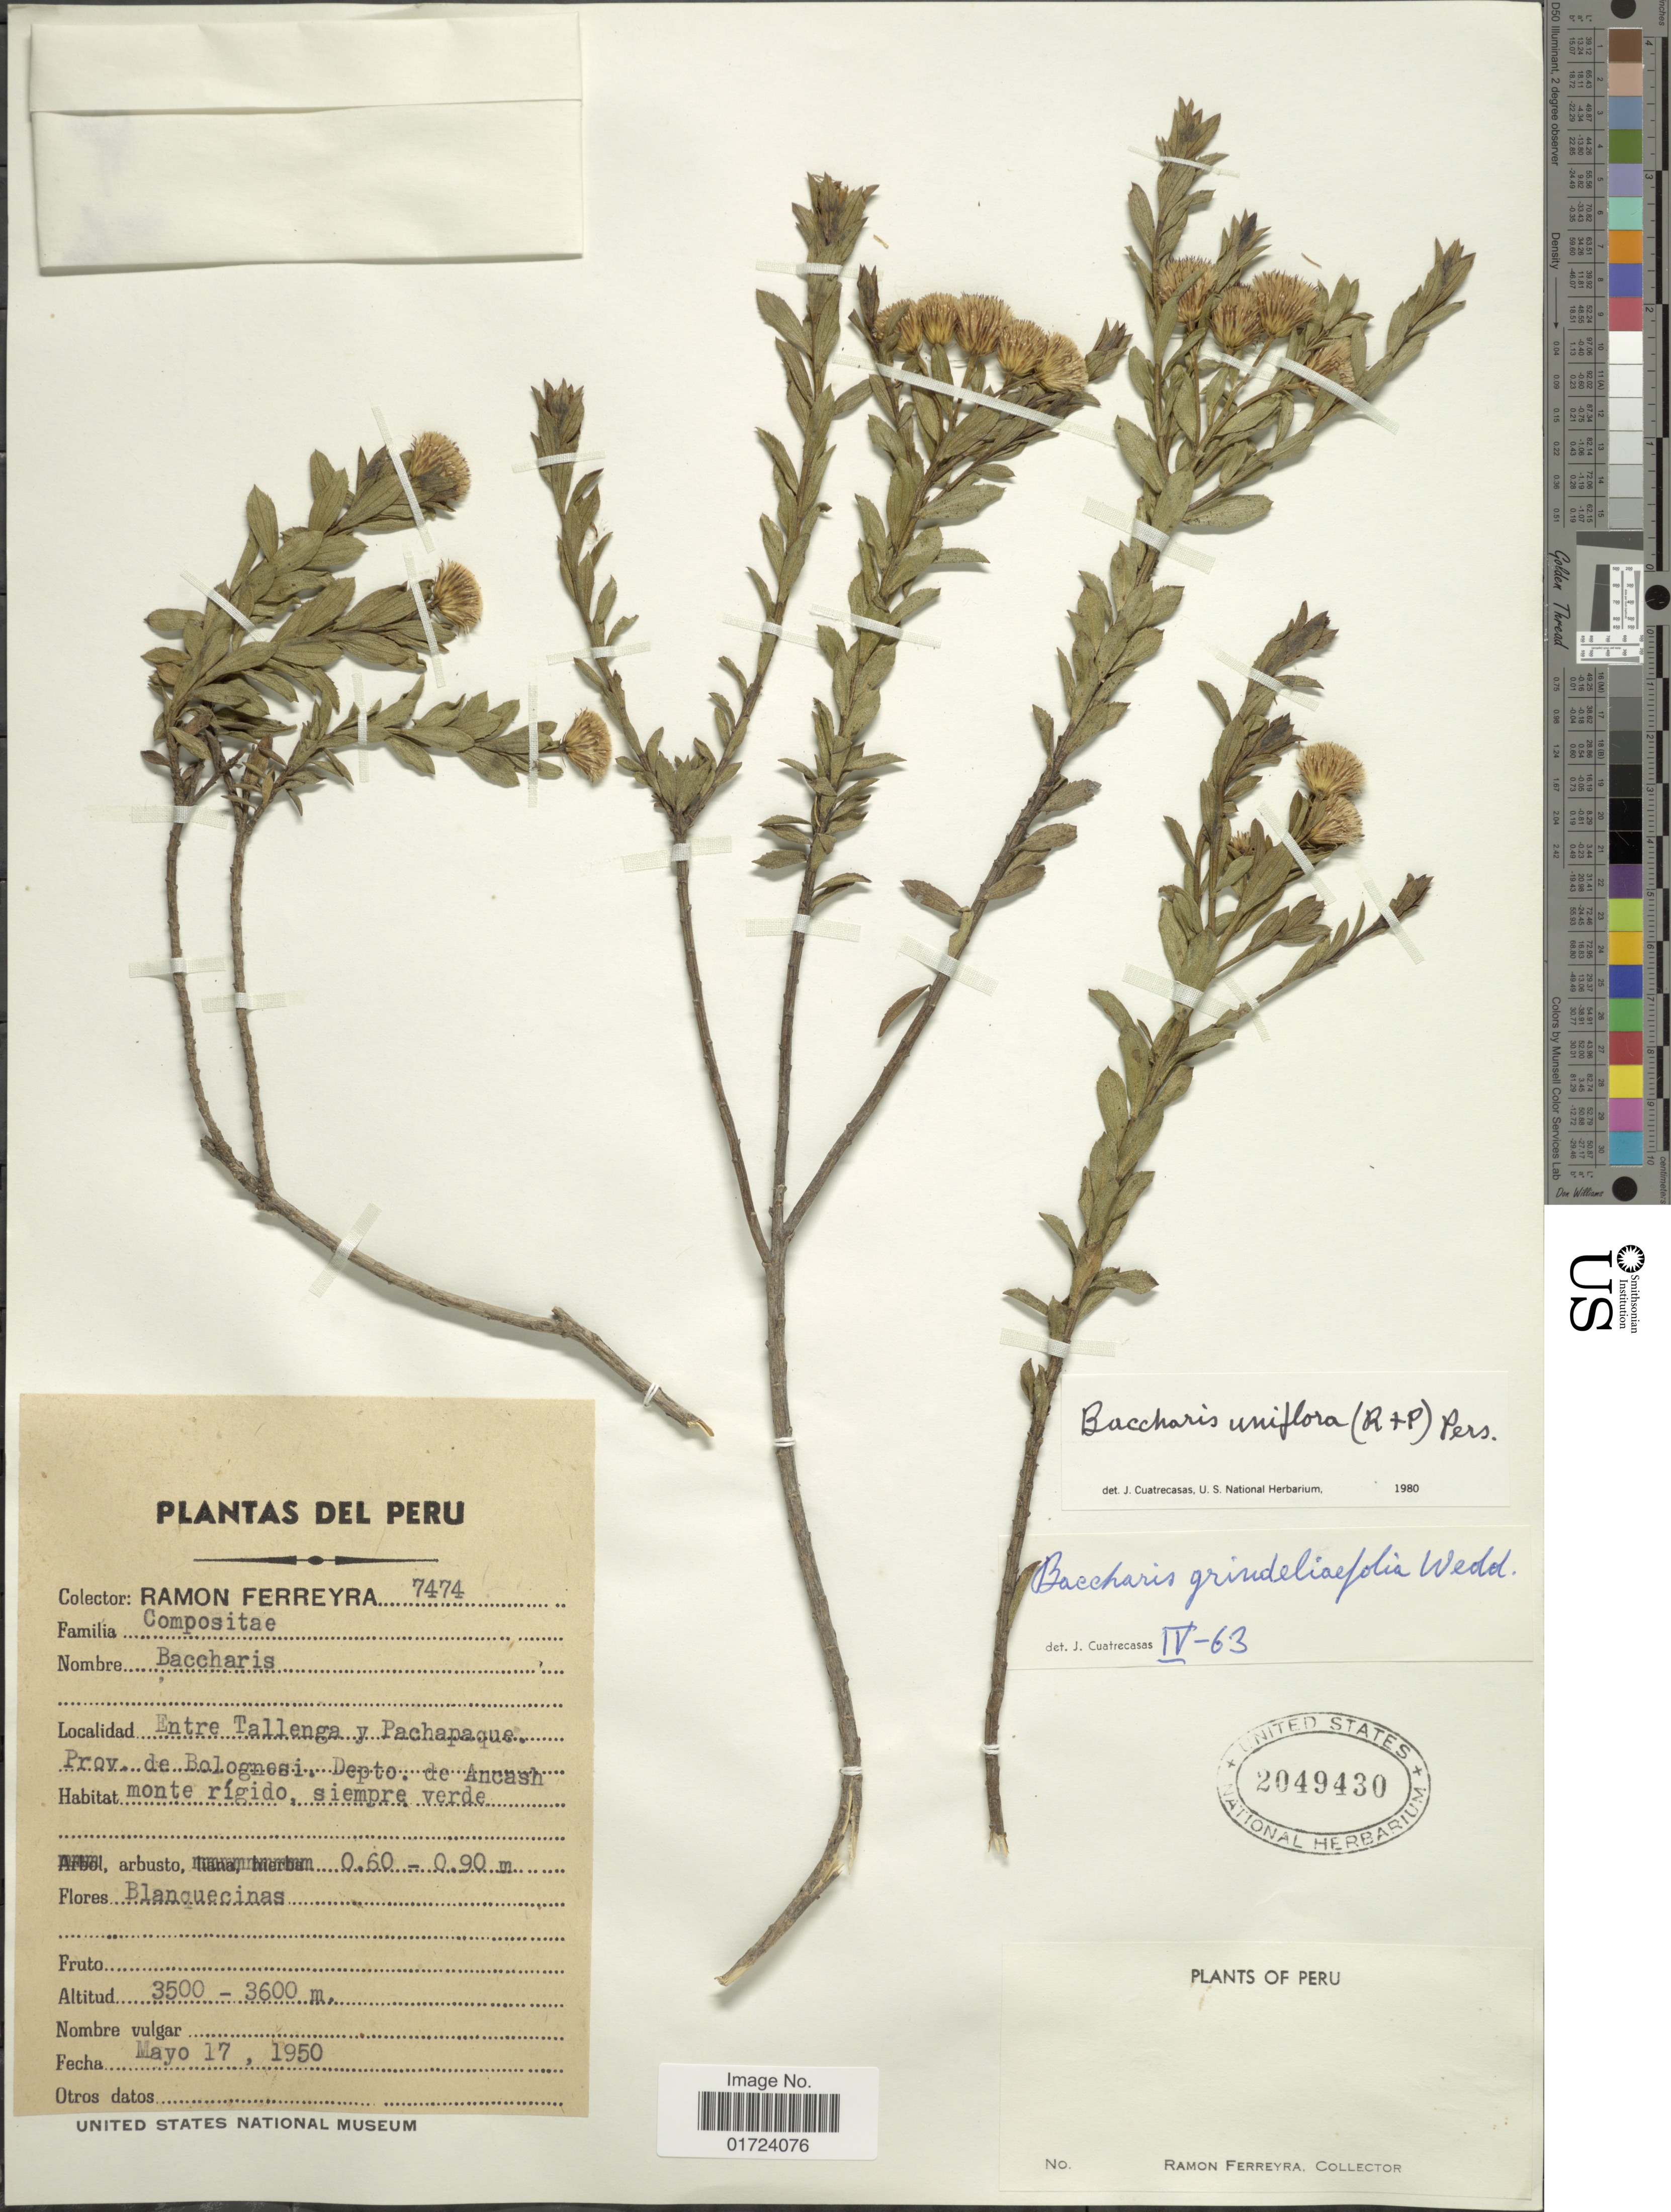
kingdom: Plantae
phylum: Tracheophyta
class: Magnoliopsida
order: Asterales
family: Asteraceae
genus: Baccharis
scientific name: Baccharis uniflora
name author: Pers.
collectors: R. A. Ferreyra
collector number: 7474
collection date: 1950-05-17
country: Peru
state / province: Ancash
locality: Entre Tallenga y Pachapaque, Prov. de Bolognesi, Depto. de Ancash.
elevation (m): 3500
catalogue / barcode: US 2049430